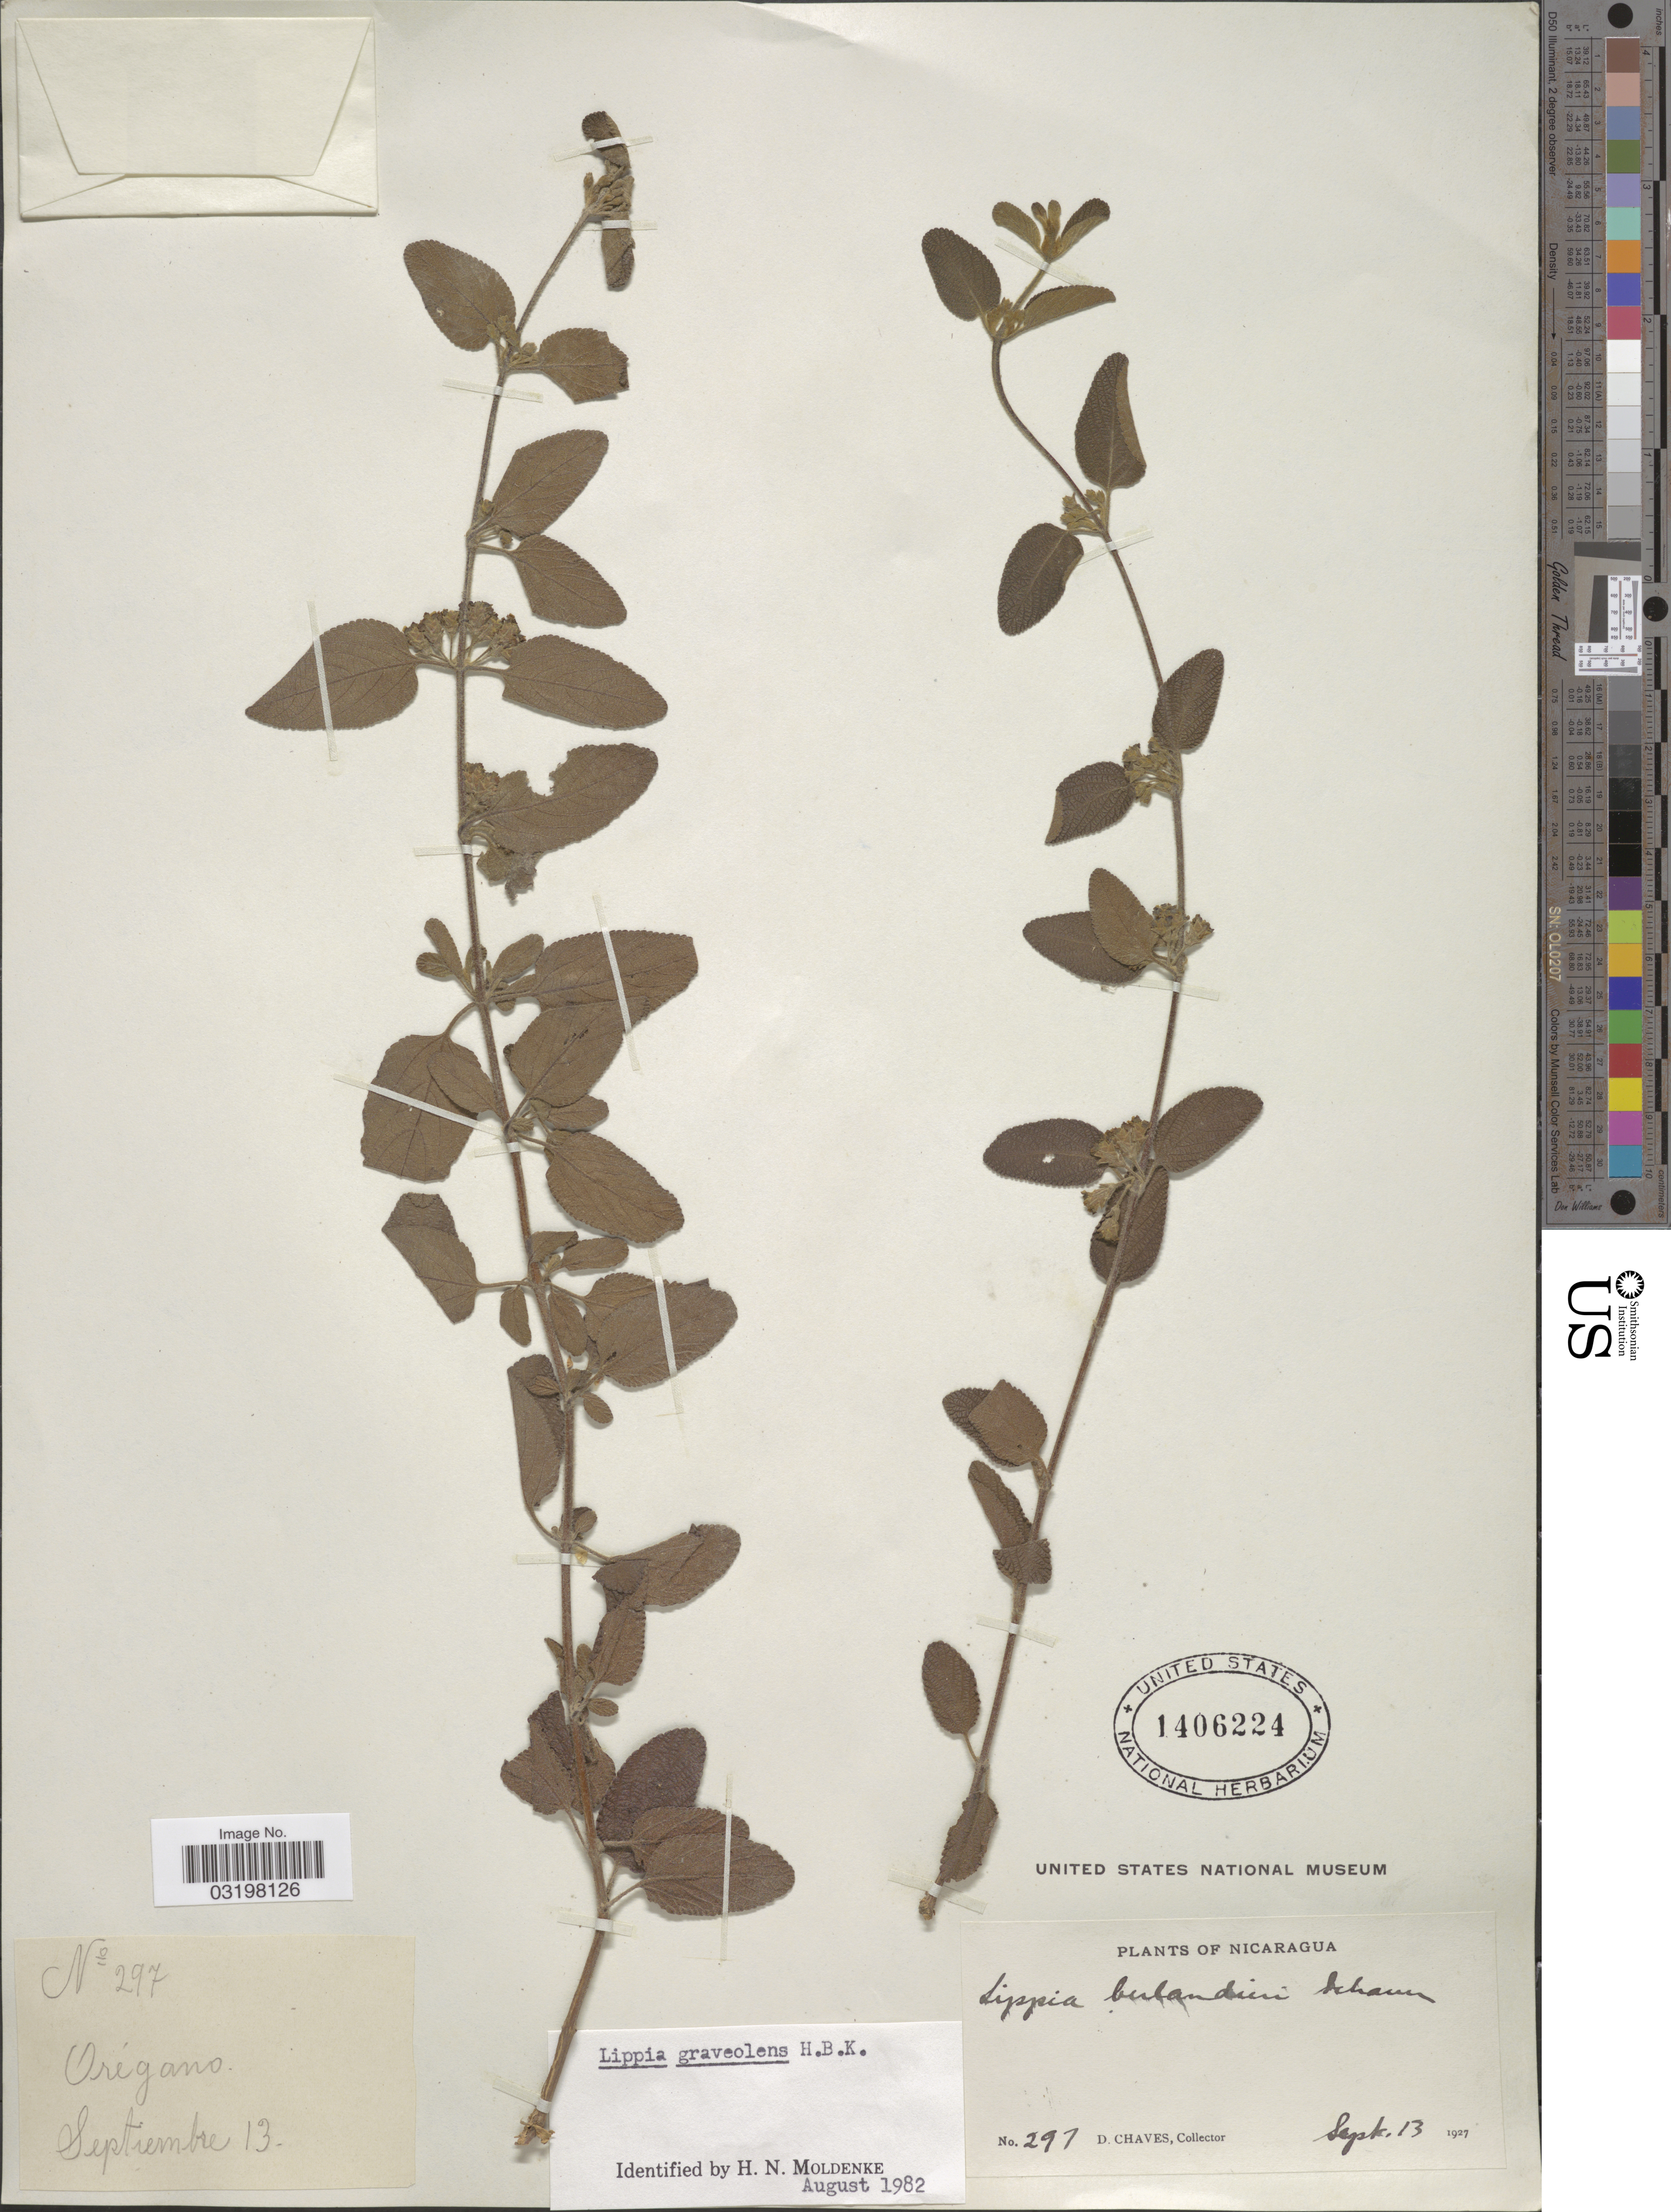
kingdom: Plantae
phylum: Tracheophyta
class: Magnoliopsida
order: Lamiales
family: Verbenaceae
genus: Lippia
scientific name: Lippia graveolens f. graveolens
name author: Kunth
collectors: D. Chaves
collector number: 297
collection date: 1927-09-13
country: Nicaragua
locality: Orégano.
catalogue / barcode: US 1406224